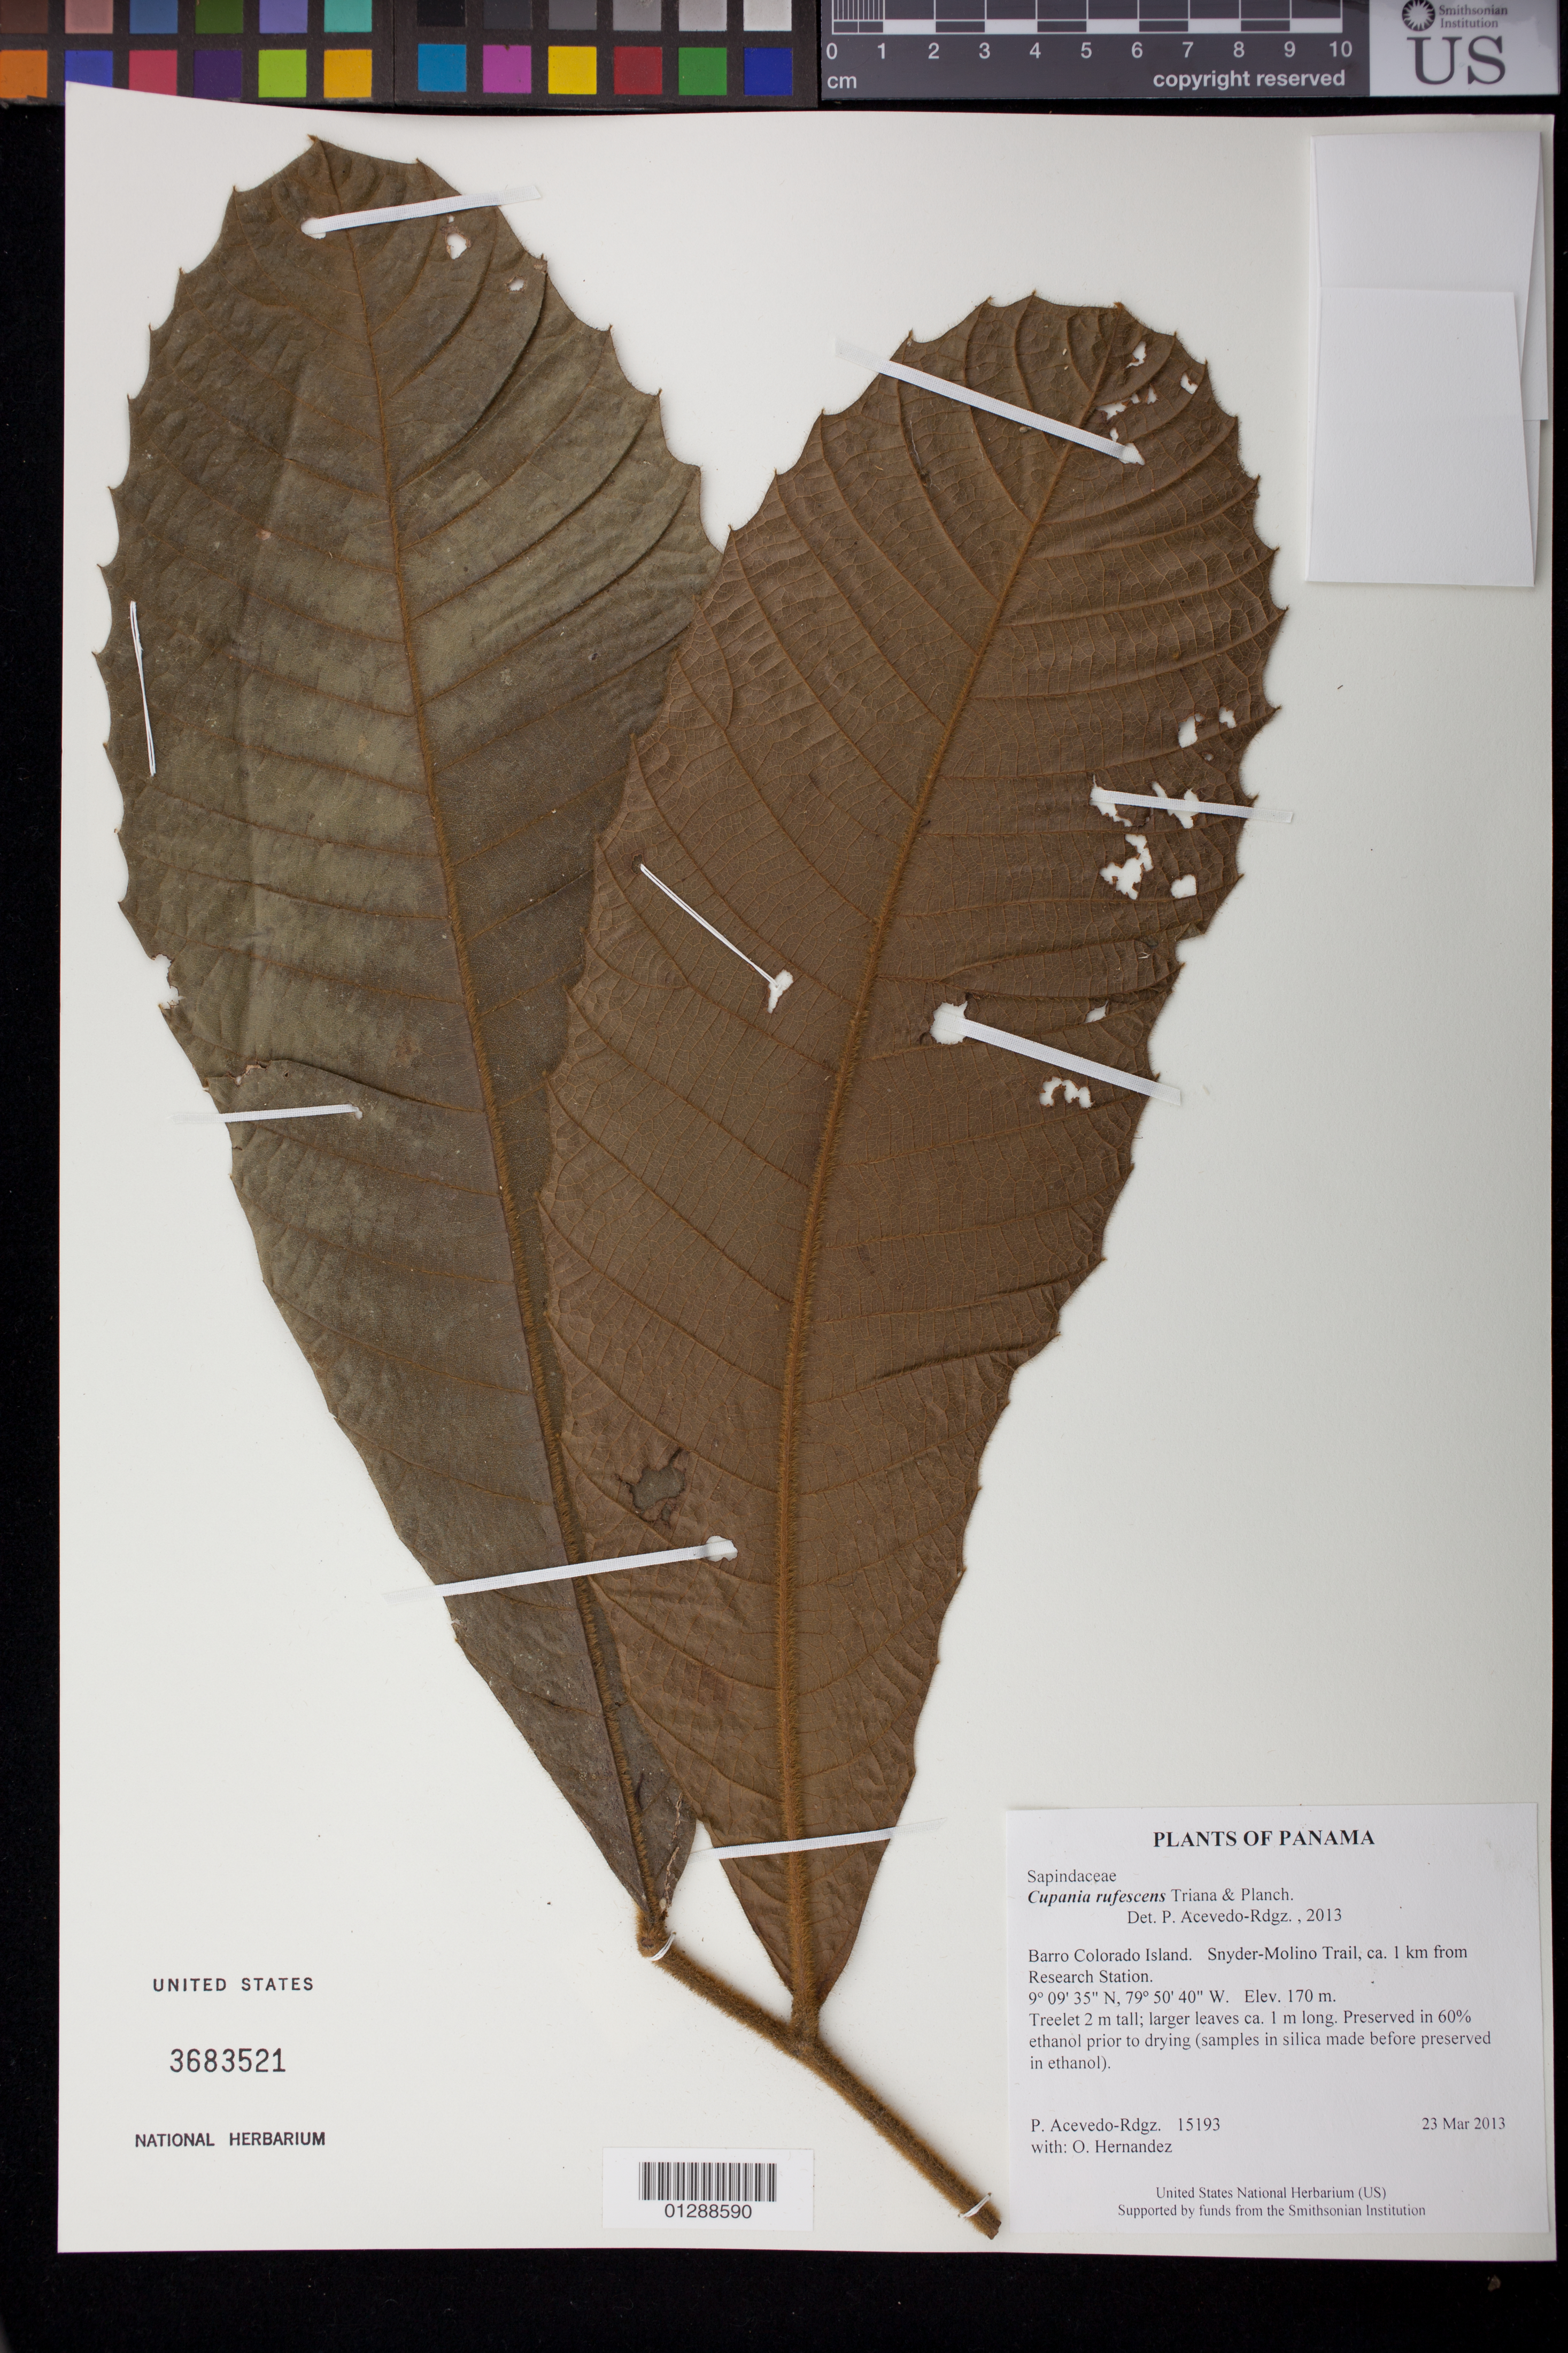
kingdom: Plantae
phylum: Tracheophyta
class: Magnoliopsida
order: Sapindales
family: Sapindaceae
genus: Cupania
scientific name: Cupania rufescens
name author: Triana & Planch.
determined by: Acevedo-Rodríguez, P., (BOT), Smithsonian Institution - National Museum of Natural History (UNITED STATES)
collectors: P. Acevedo-Rodr. & O. Hernandez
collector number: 15193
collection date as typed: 23 Mar 2013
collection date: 2013-03-23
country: Panama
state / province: Panamá Oeste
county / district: Canal Zone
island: Barro Colorado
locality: Snyder-Molino Trail, ca. 1 km from Research Station.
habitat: Along trail.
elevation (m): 170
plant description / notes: US, PMA, MO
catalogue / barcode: US 3683521